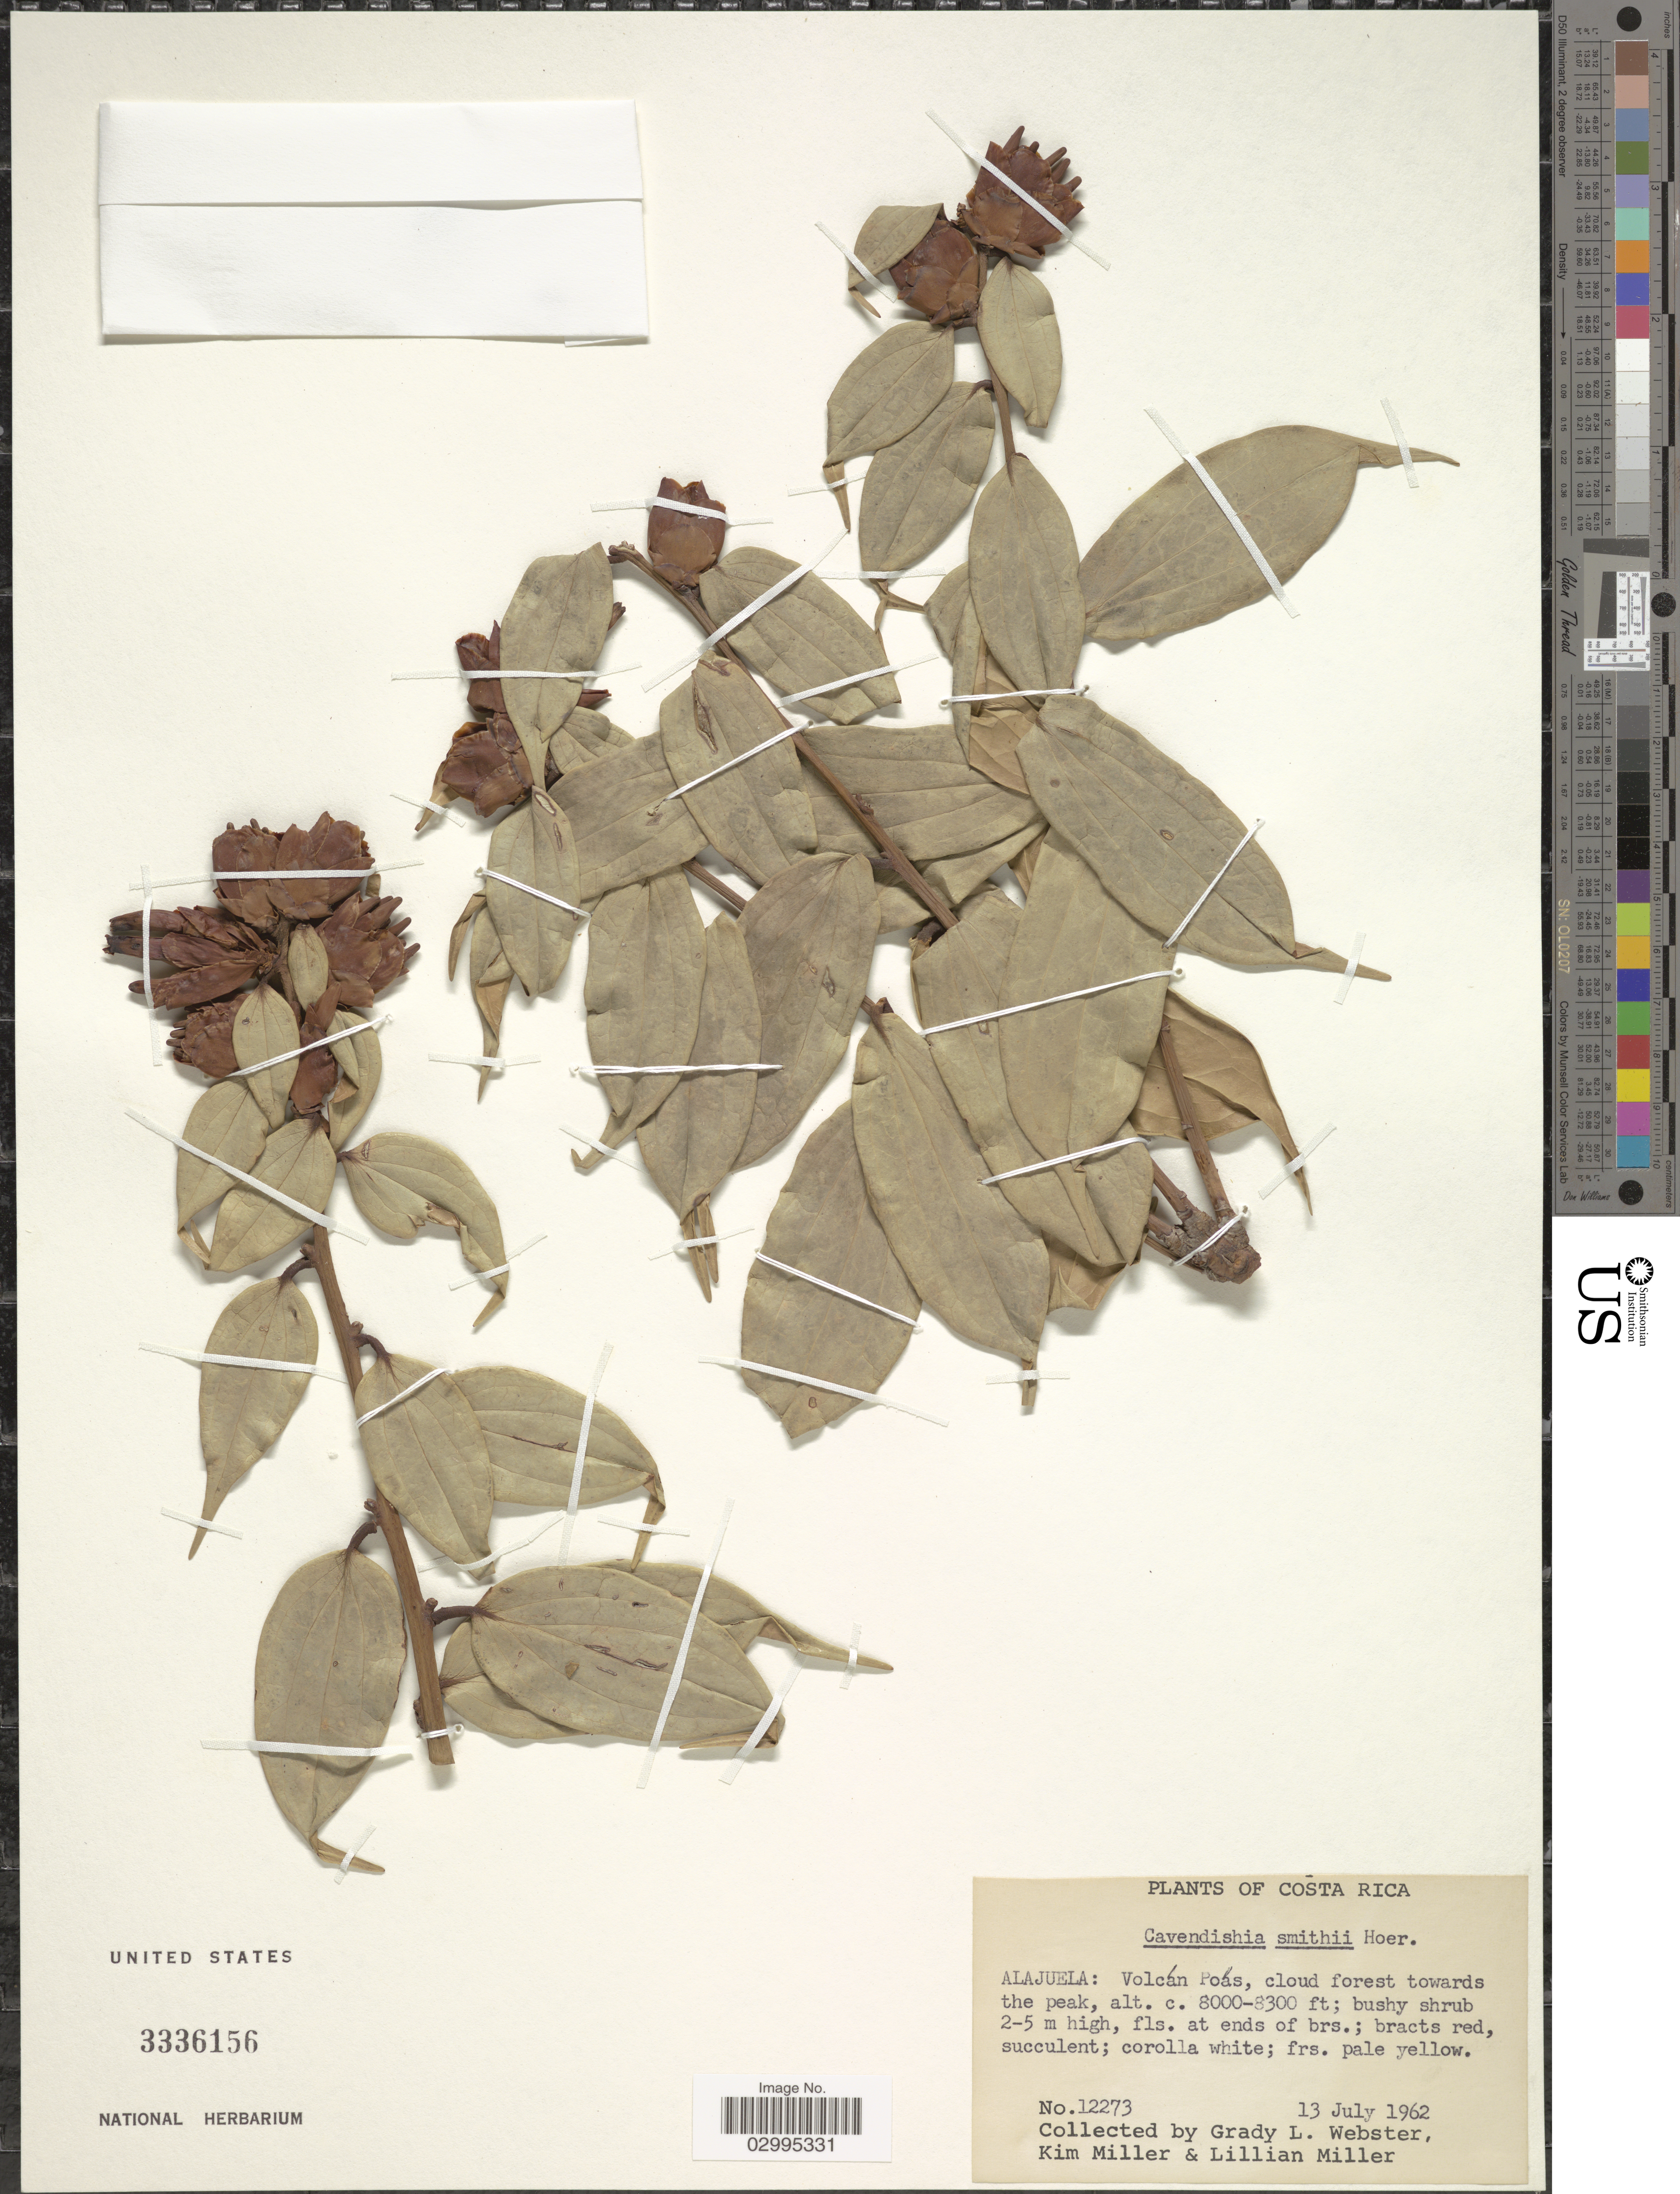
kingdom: Plantae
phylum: Tracheophyta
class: Magnoliopsida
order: Ericales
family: Ericaceae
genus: Cavendishia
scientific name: Cavendishia smithii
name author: Hoerold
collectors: G. L. Webster, K. Miller & L. Miller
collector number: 12273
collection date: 1962-07-13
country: Costa Rica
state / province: Alajuela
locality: Volcán Poás, cloud forest towards the peak.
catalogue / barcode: US 3336156